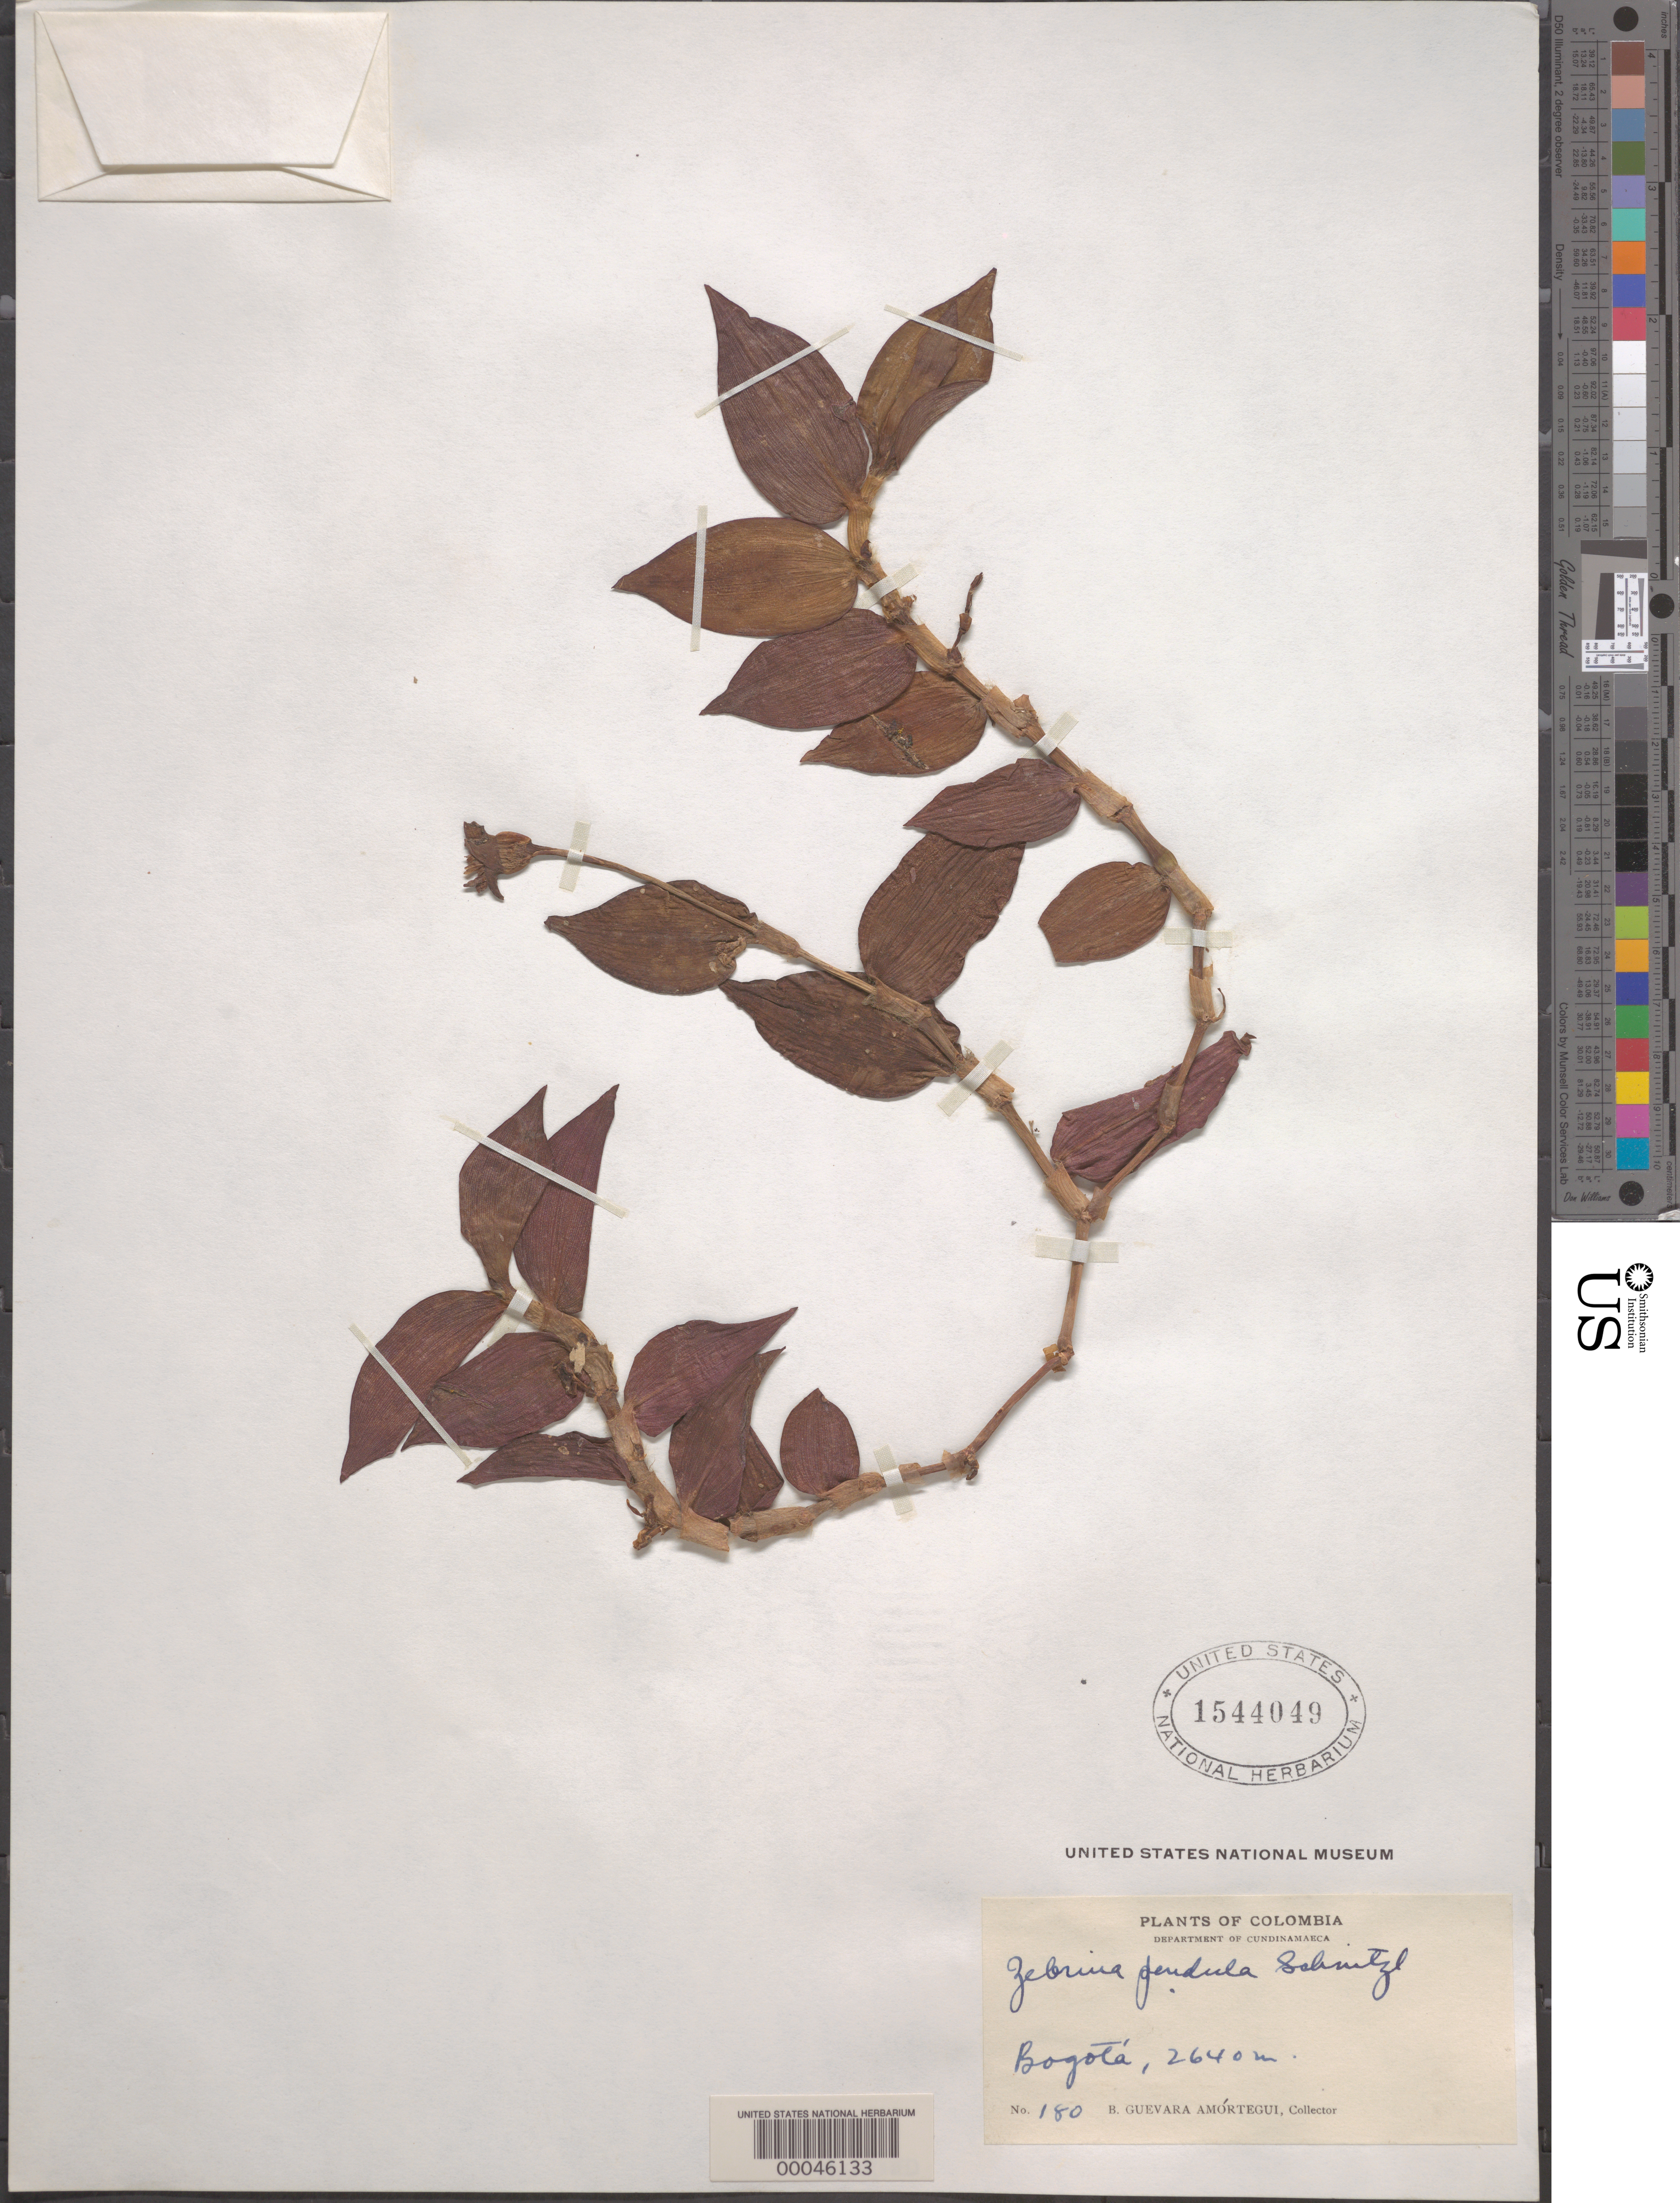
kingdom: Plantae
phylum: Tracheophyta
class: Liliopsida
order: Commelinales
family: Commelinaceae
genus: Tradescantia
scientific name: Tradescantia zebrina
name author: Bosse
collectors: B. Amortegui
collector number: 180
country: Colombia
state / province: Bogota D.C. / Cundinamarca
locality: Bogota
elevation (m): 2640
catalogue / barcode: US 1544049